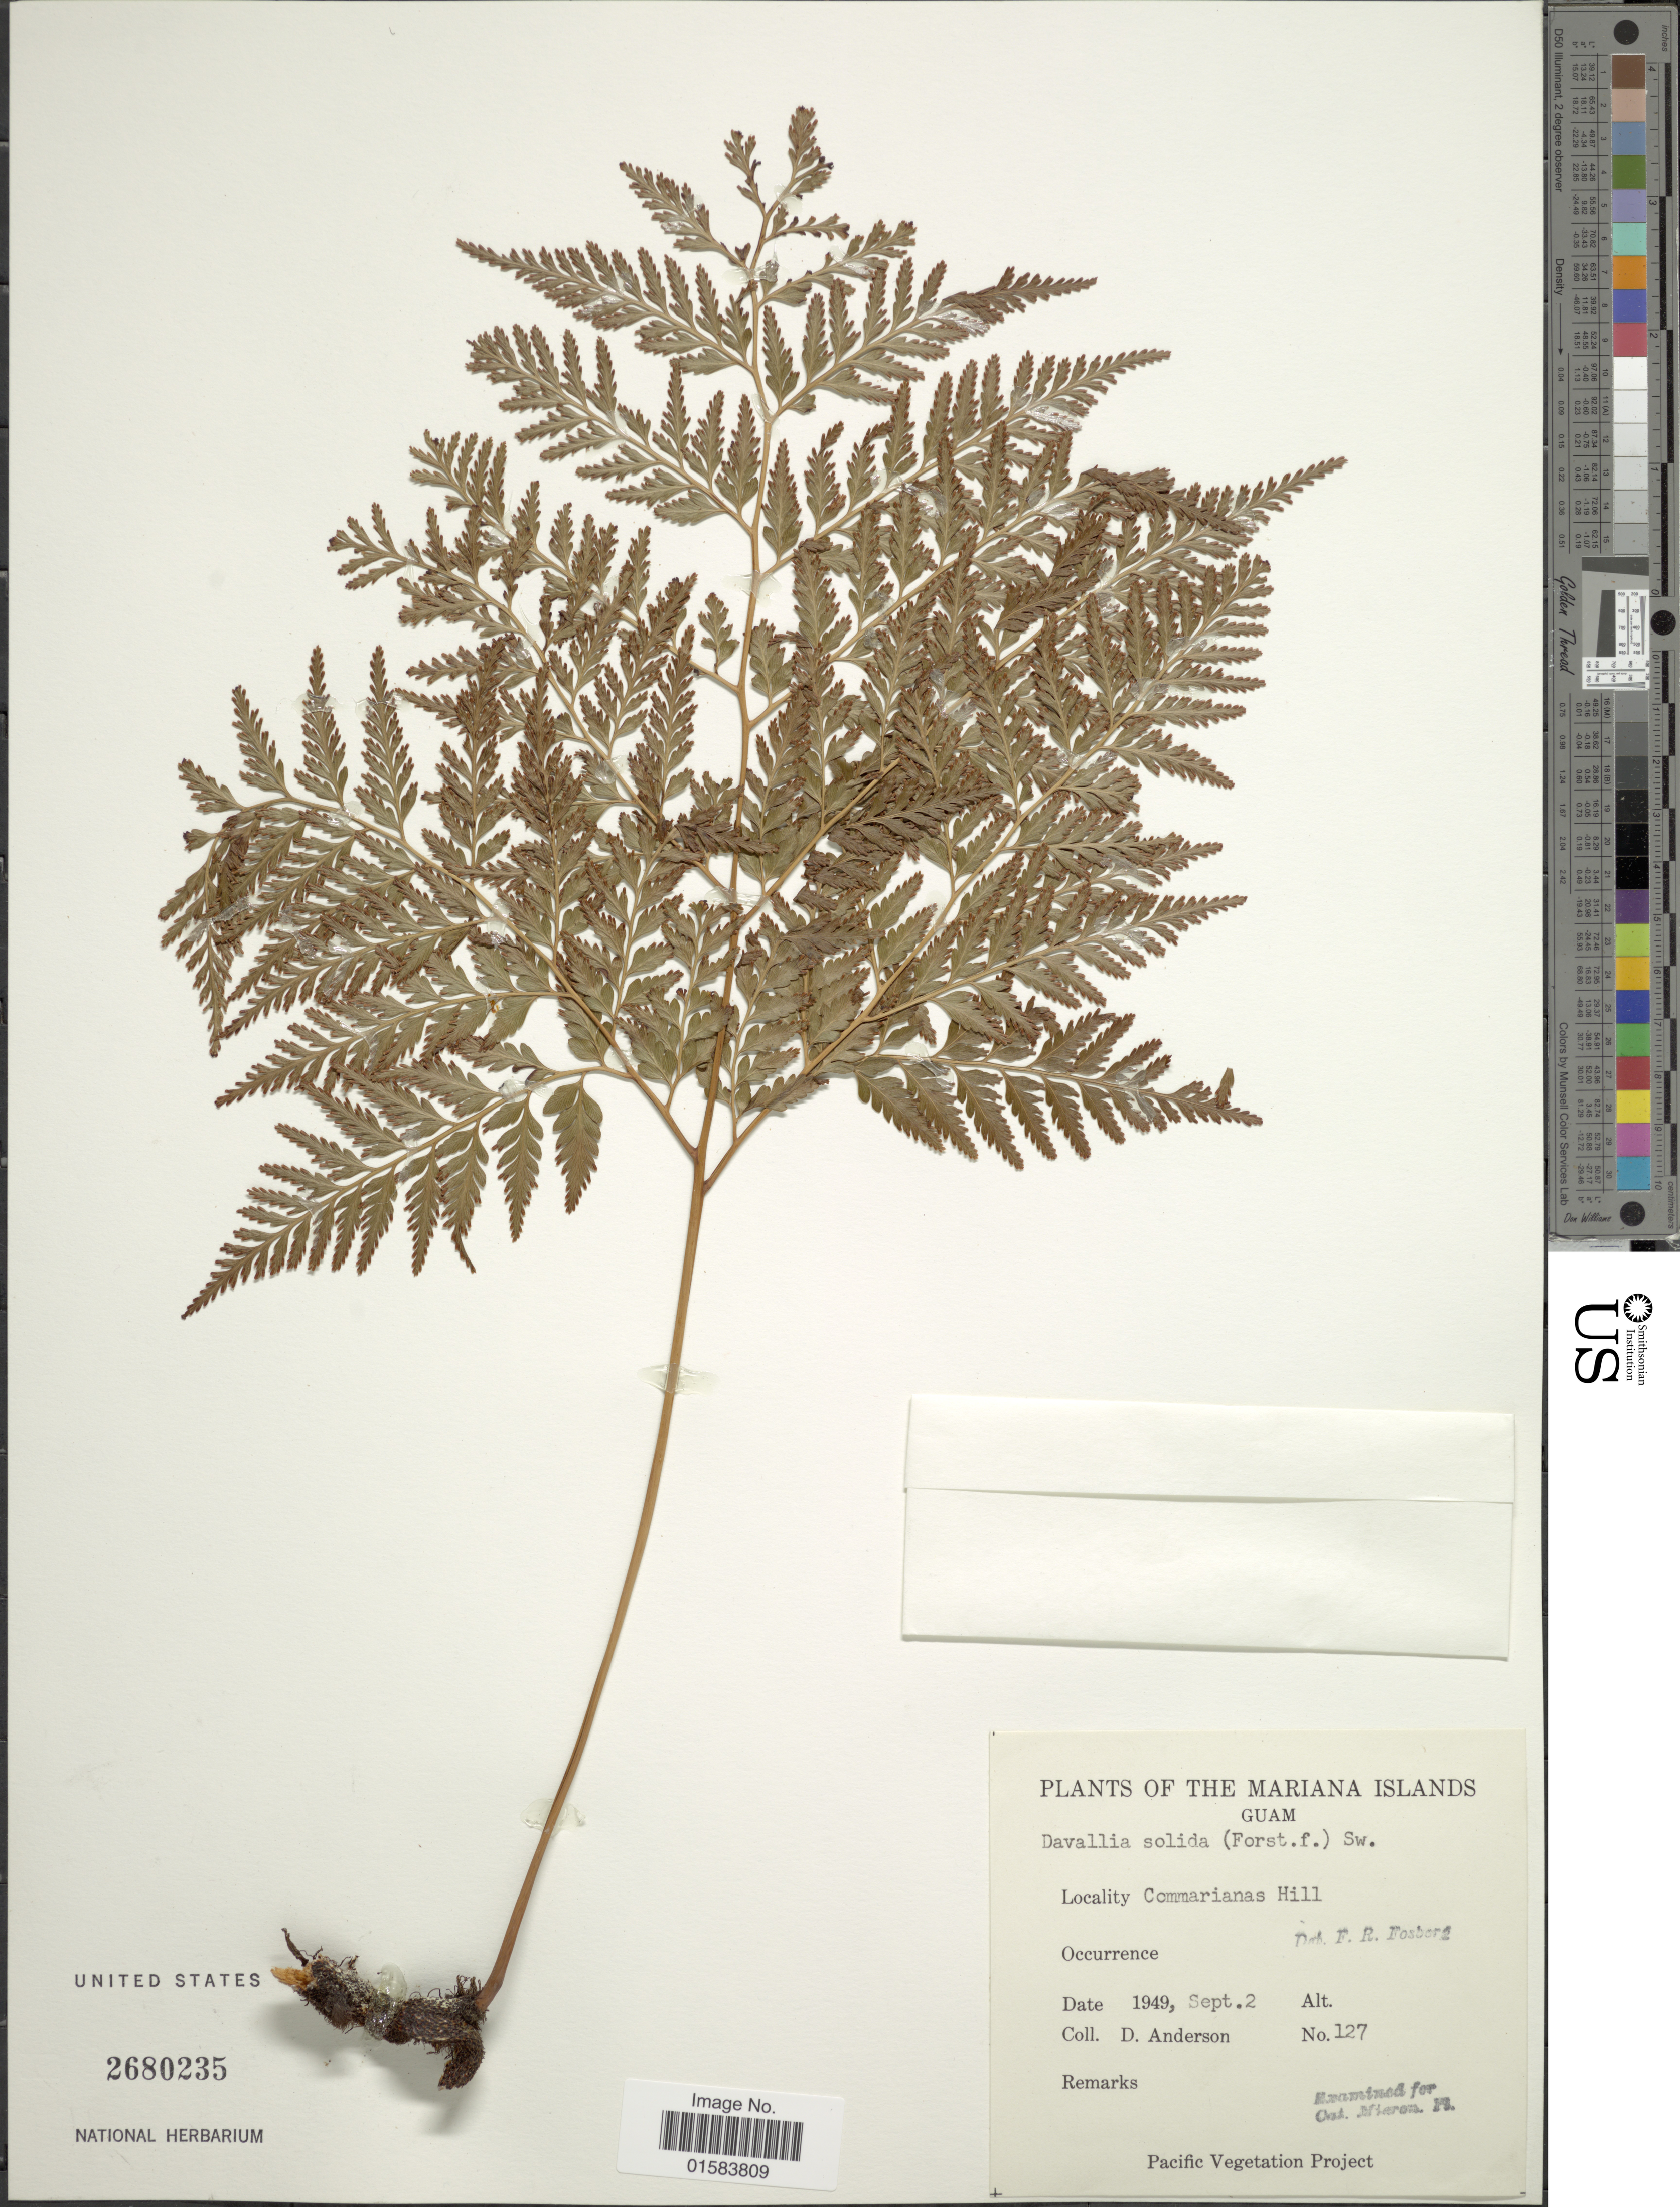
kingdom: Plantae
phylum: Tracheophyta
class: Polypodiopsida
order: Polypodiales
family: Davalliaceae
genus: Davallia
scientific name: Davallia solida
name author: (G. Forst.) Sw.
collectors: D. Anderson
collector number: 127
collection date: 1949-09-02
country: Guam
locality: The Mariana Islands, Commarianas Hills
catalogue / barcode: US 2680235